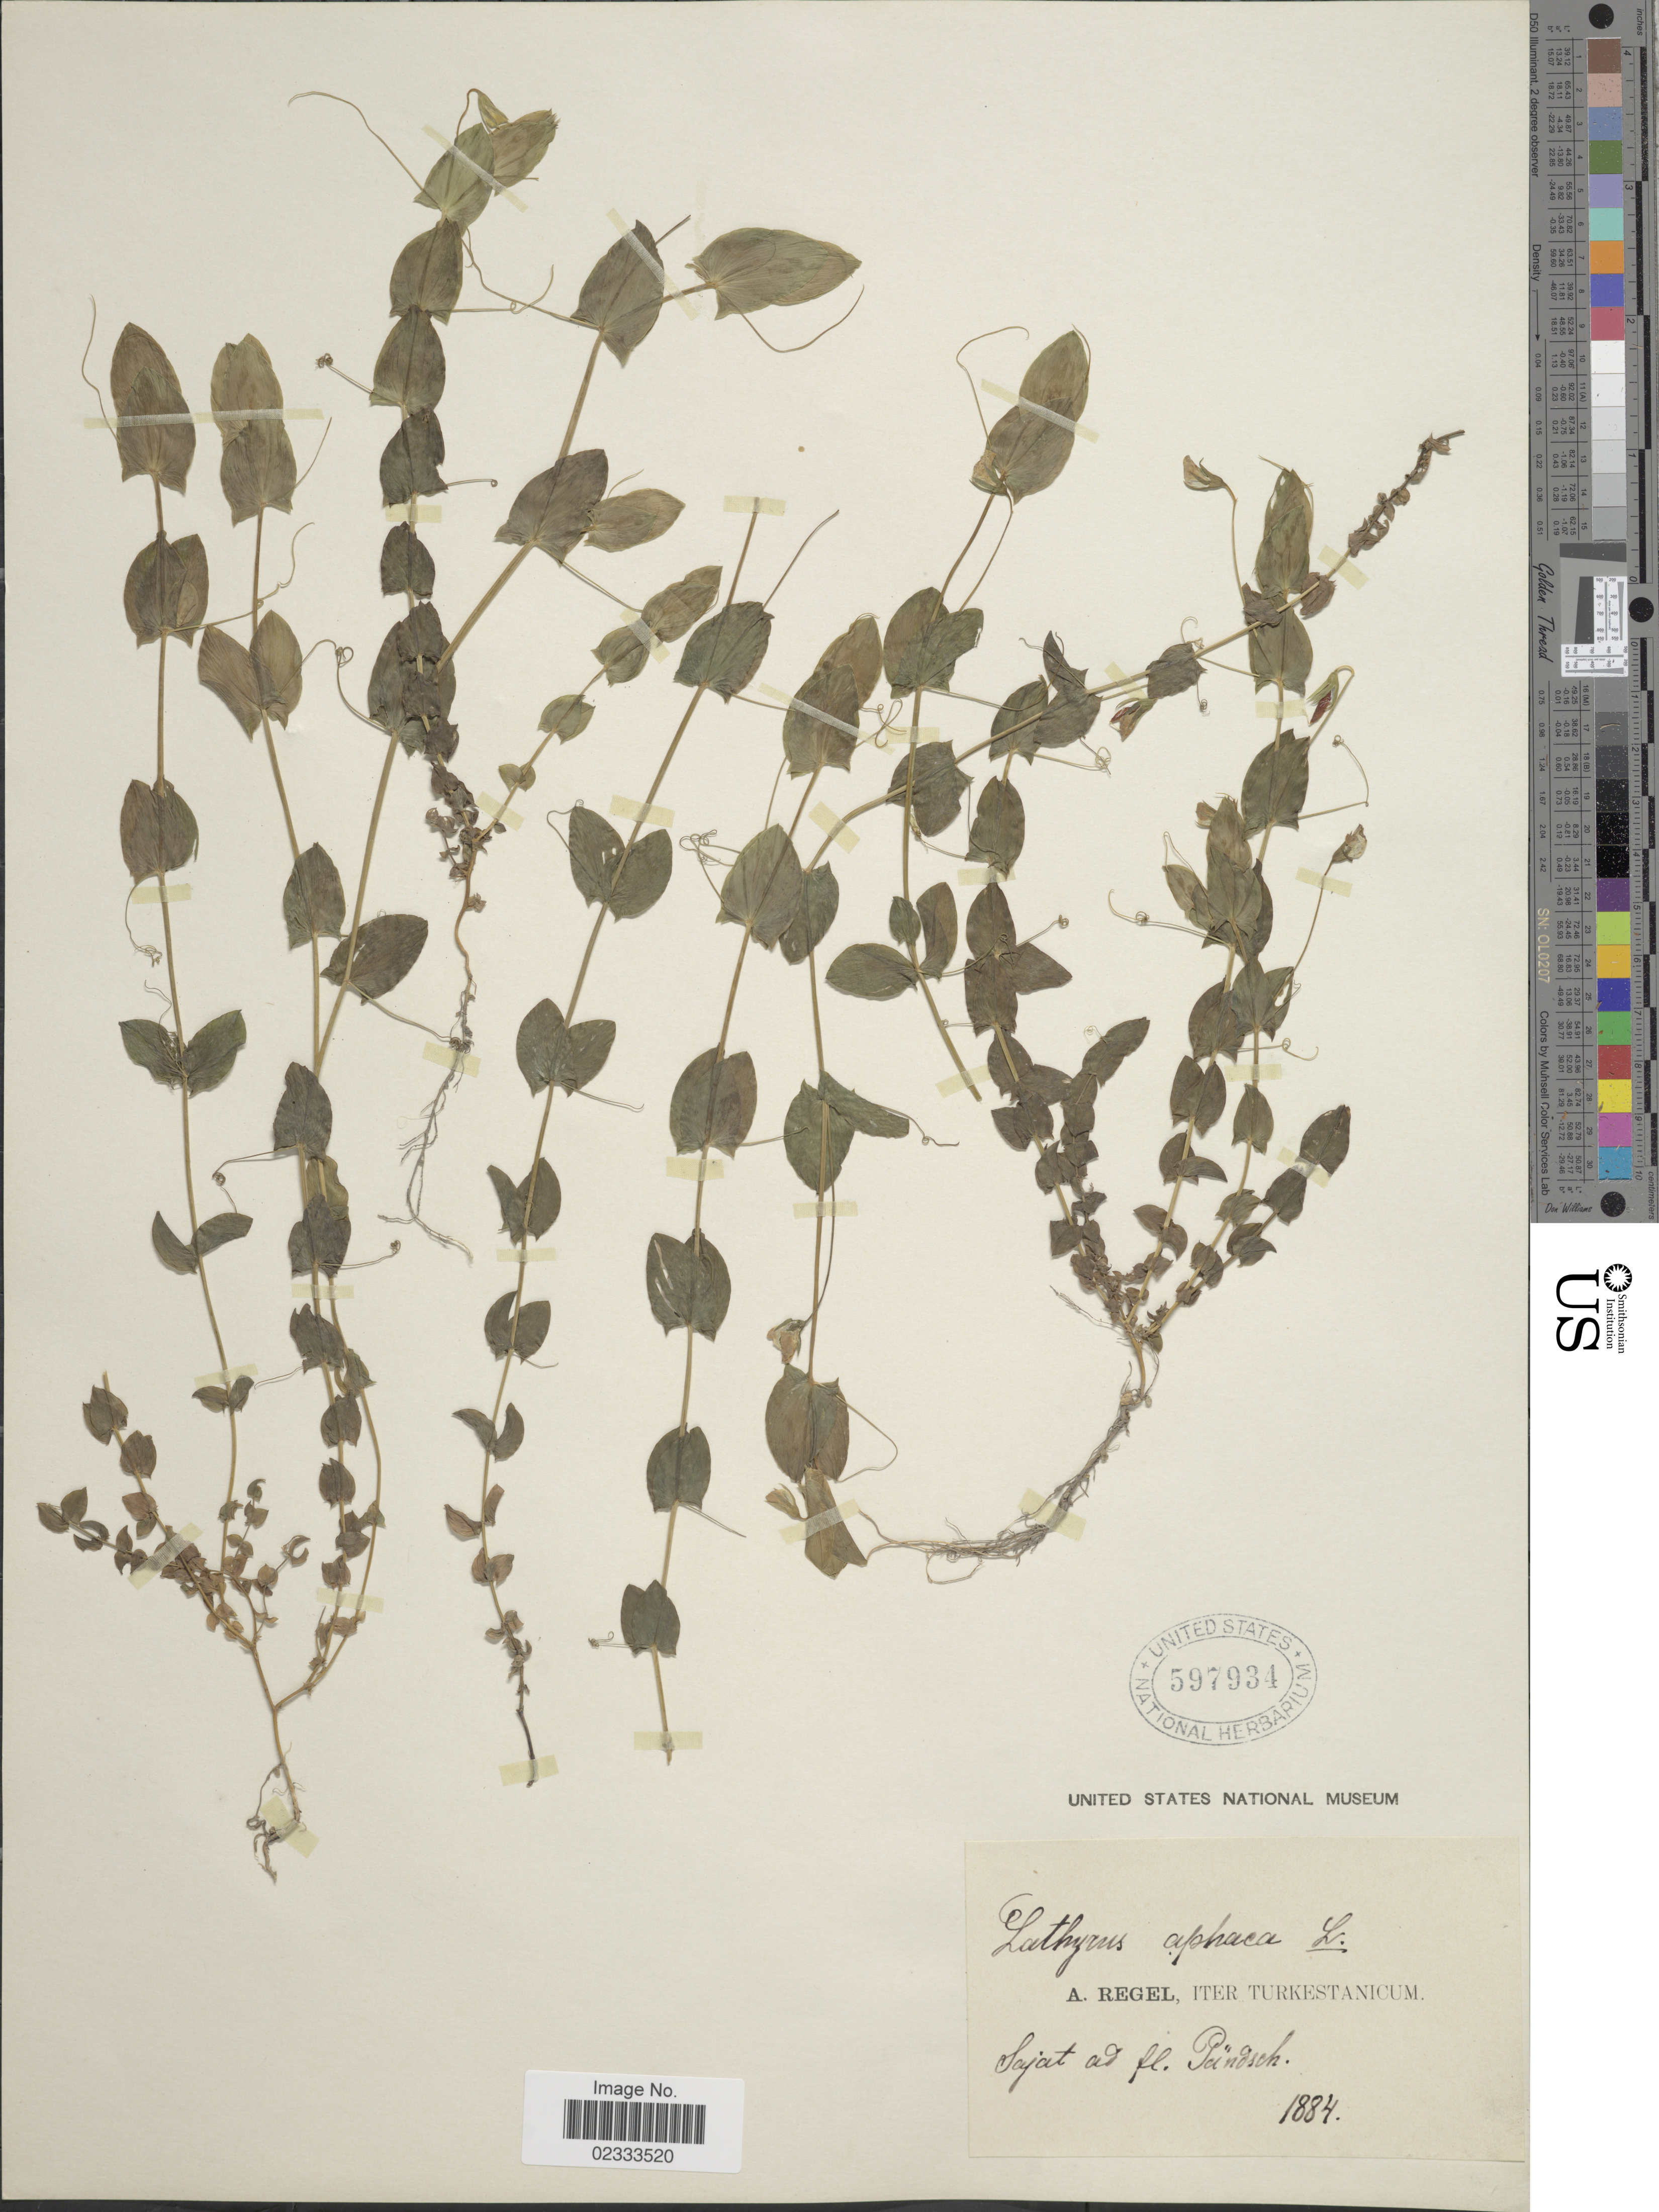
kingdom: Plantae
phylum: Tracheophyta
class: Magnoliopsida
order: Fabales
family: Fabaceae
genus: Lathyrus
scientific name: Lathyrus aphaca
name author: L.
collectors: A. Regel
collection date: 1884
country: Tajikistan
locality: Sajat ad fl. Pandsch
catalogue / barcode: US 597934